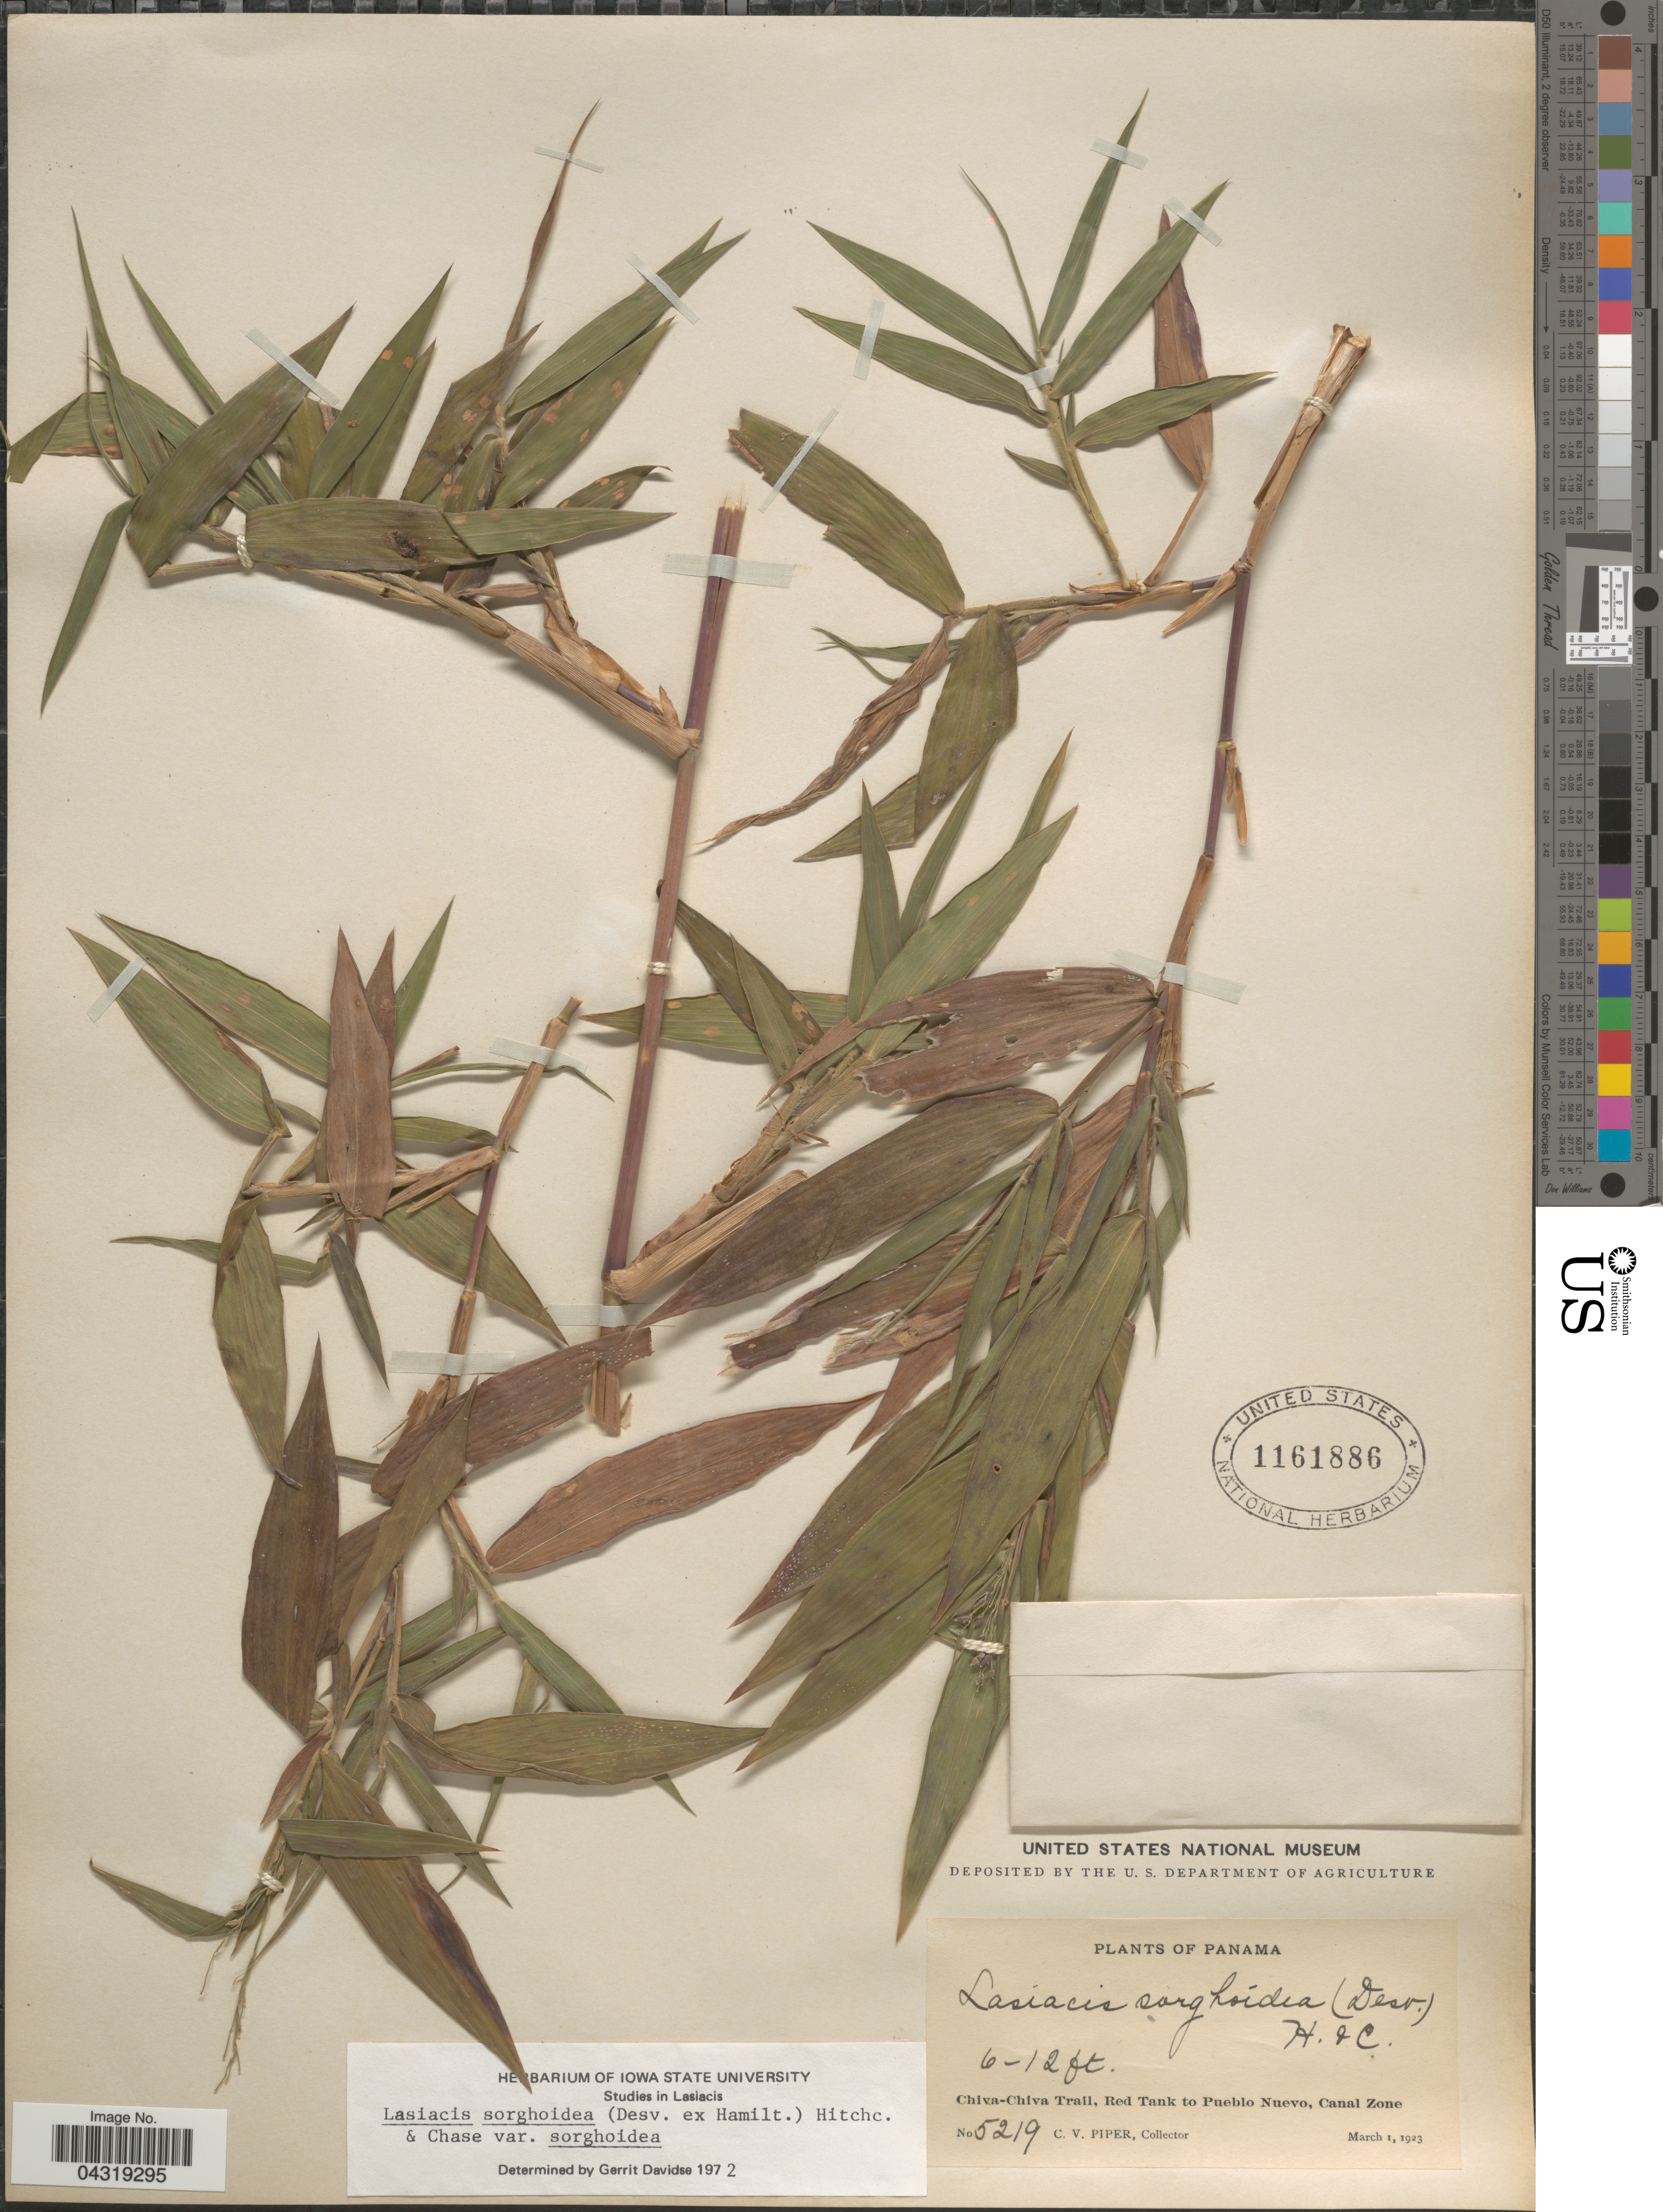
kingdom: Plantae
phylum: Tracheophyta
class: Liliopsida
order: Poales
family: Poaceae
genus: Lasiacis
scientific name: Lasiacis sorghoidea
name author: (Desv. ex Ham.) Hitchc. & Chase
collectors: C. V. Piper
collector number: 5219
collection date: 1923-03-01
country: Panama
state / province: Panamá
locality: Chiva-Chiva Trail, Red Tank to Pueblo Nuevo, Canal Zone.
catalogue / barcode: US 1161886